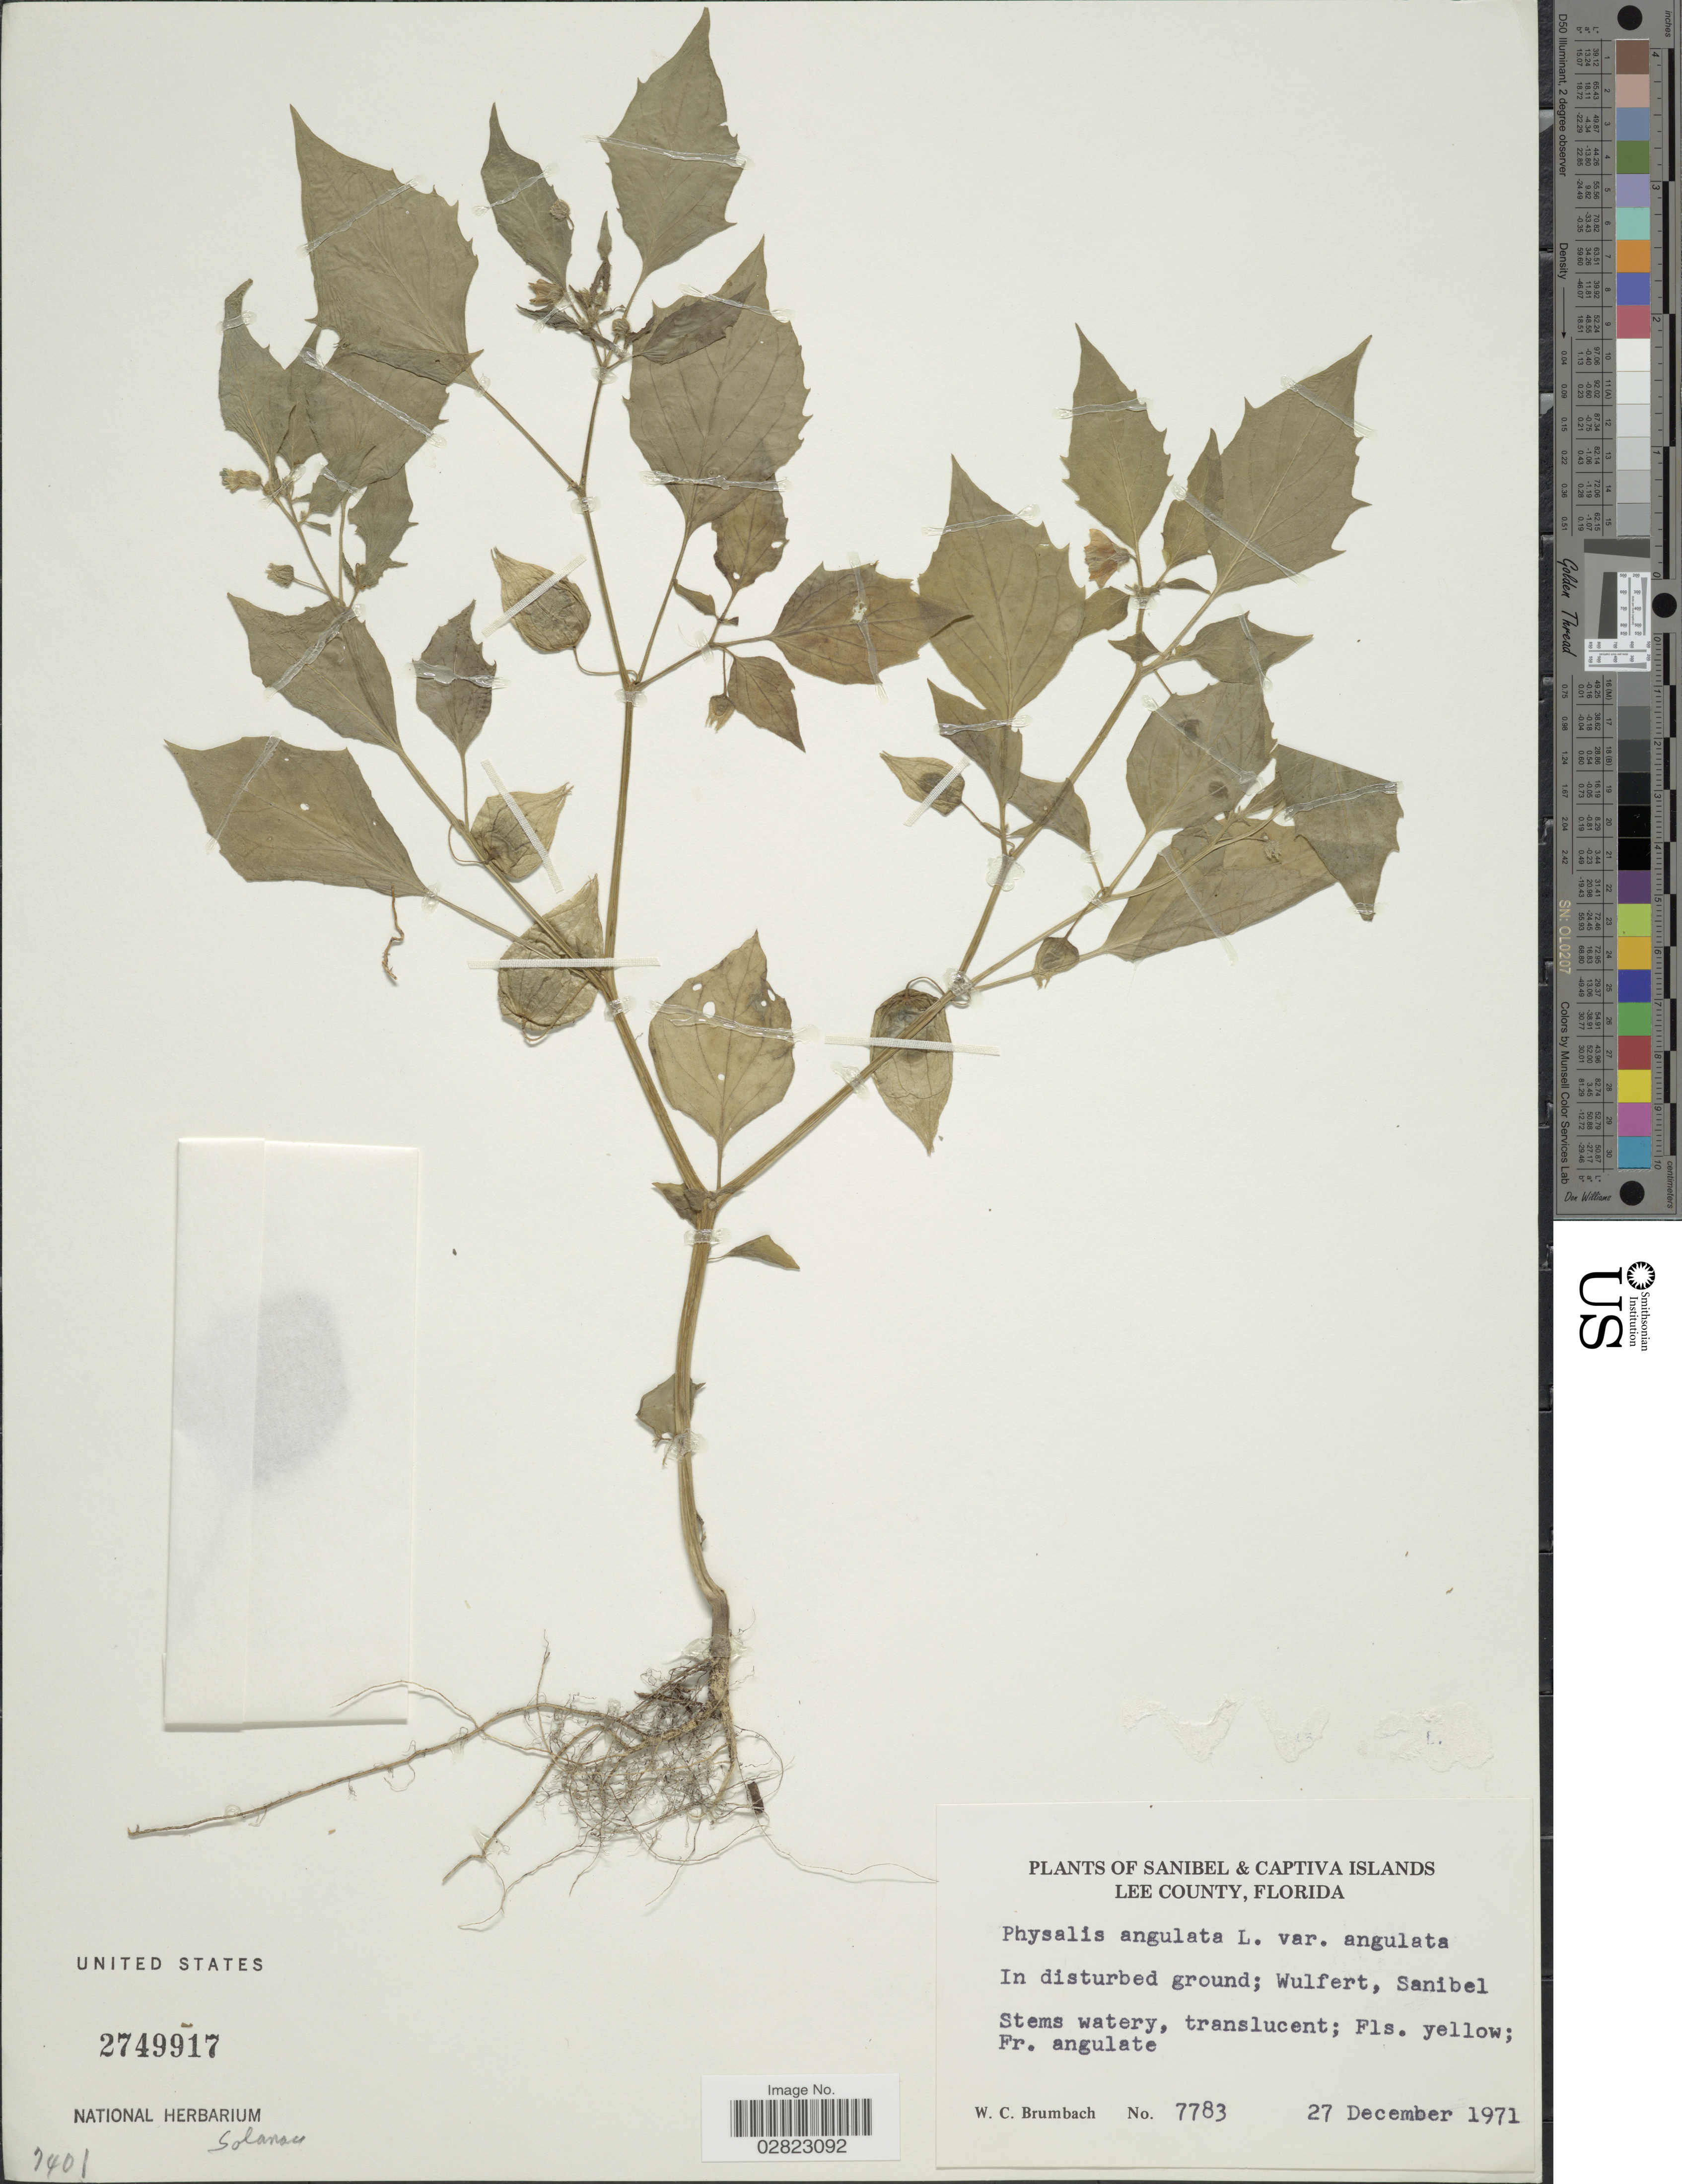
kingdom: Plantae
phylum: Tracheophyta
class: Magnoliopsida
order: Solanales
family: Solanaceae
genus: Physalis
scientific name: Physalis angulata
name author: L.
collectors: W. C. Brumbach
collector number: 7783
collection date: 1971-12-27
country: United States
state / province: Florida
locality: Sanibel & Captiva Islands, Lee County. In disturbed ground; Wulfert, Sanibel.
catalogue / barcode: US 2749917